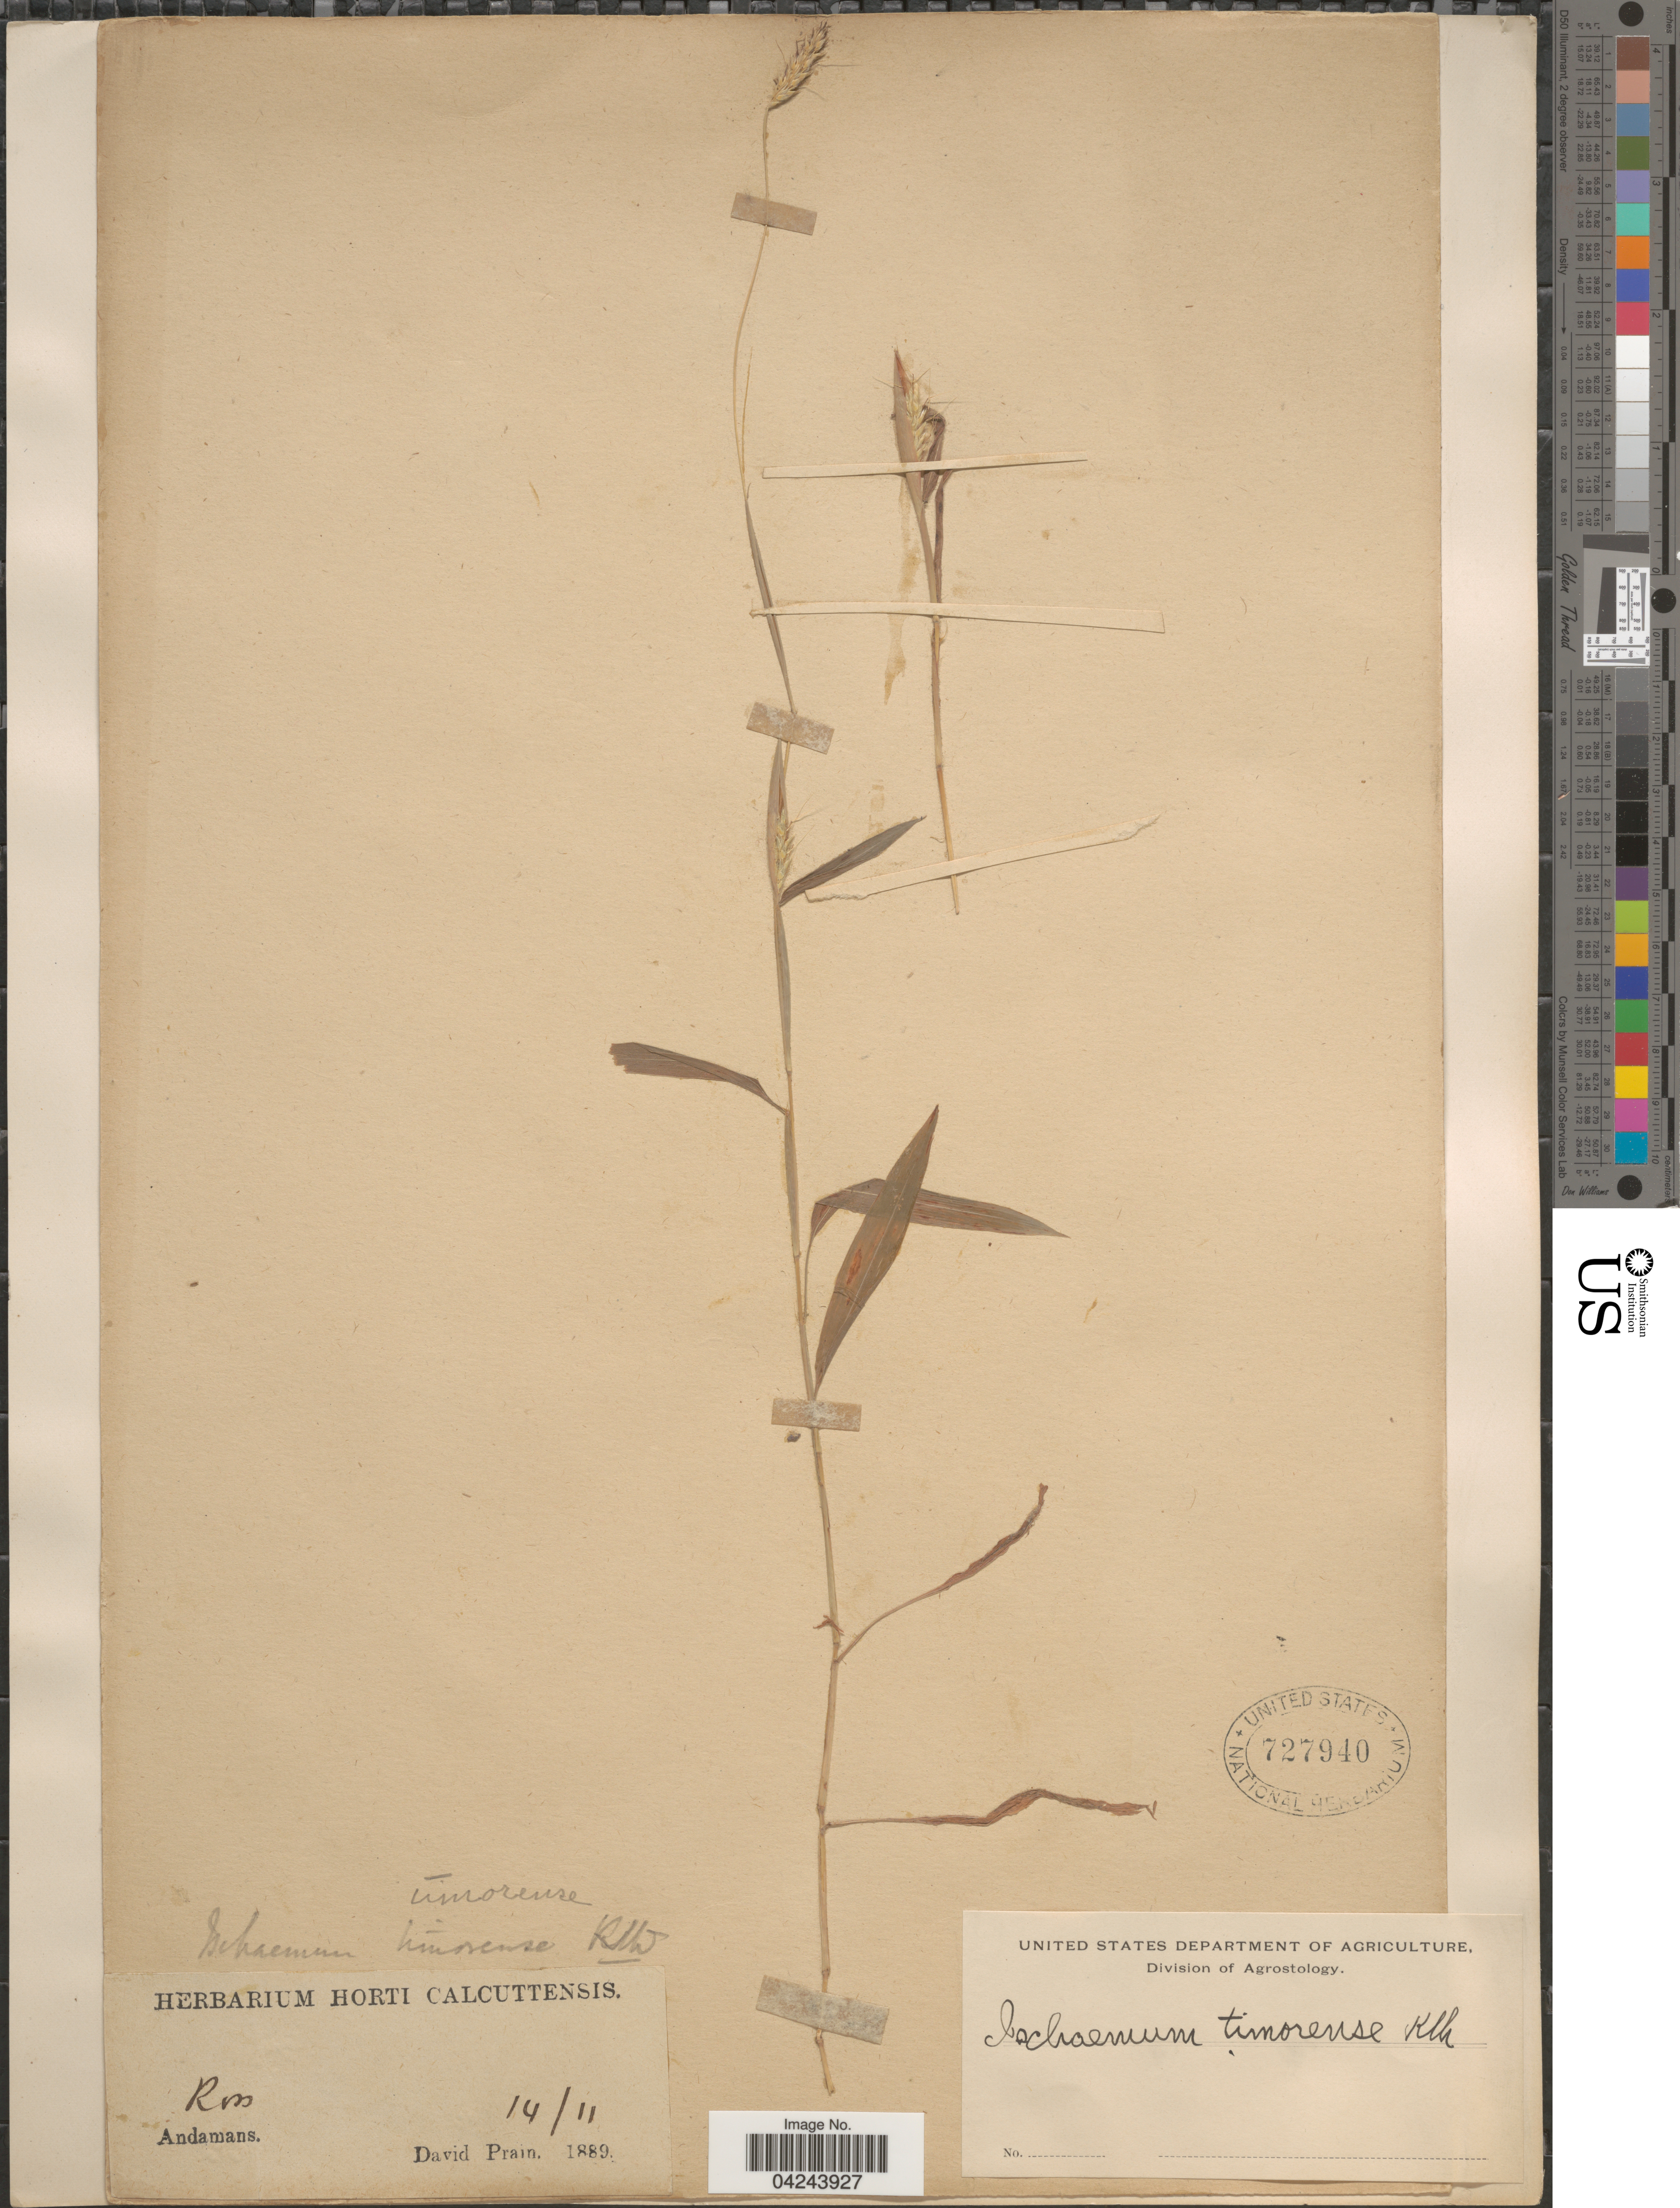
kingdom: Plantae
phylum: Tracheophyta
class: Liliopsida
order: Poales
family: Poaceae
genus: Ischaemum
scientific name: Ischaemum timorense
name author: Kunth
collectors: D. Prain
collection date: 1889-11-14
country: India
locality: Andamans.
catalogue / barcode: US 727940